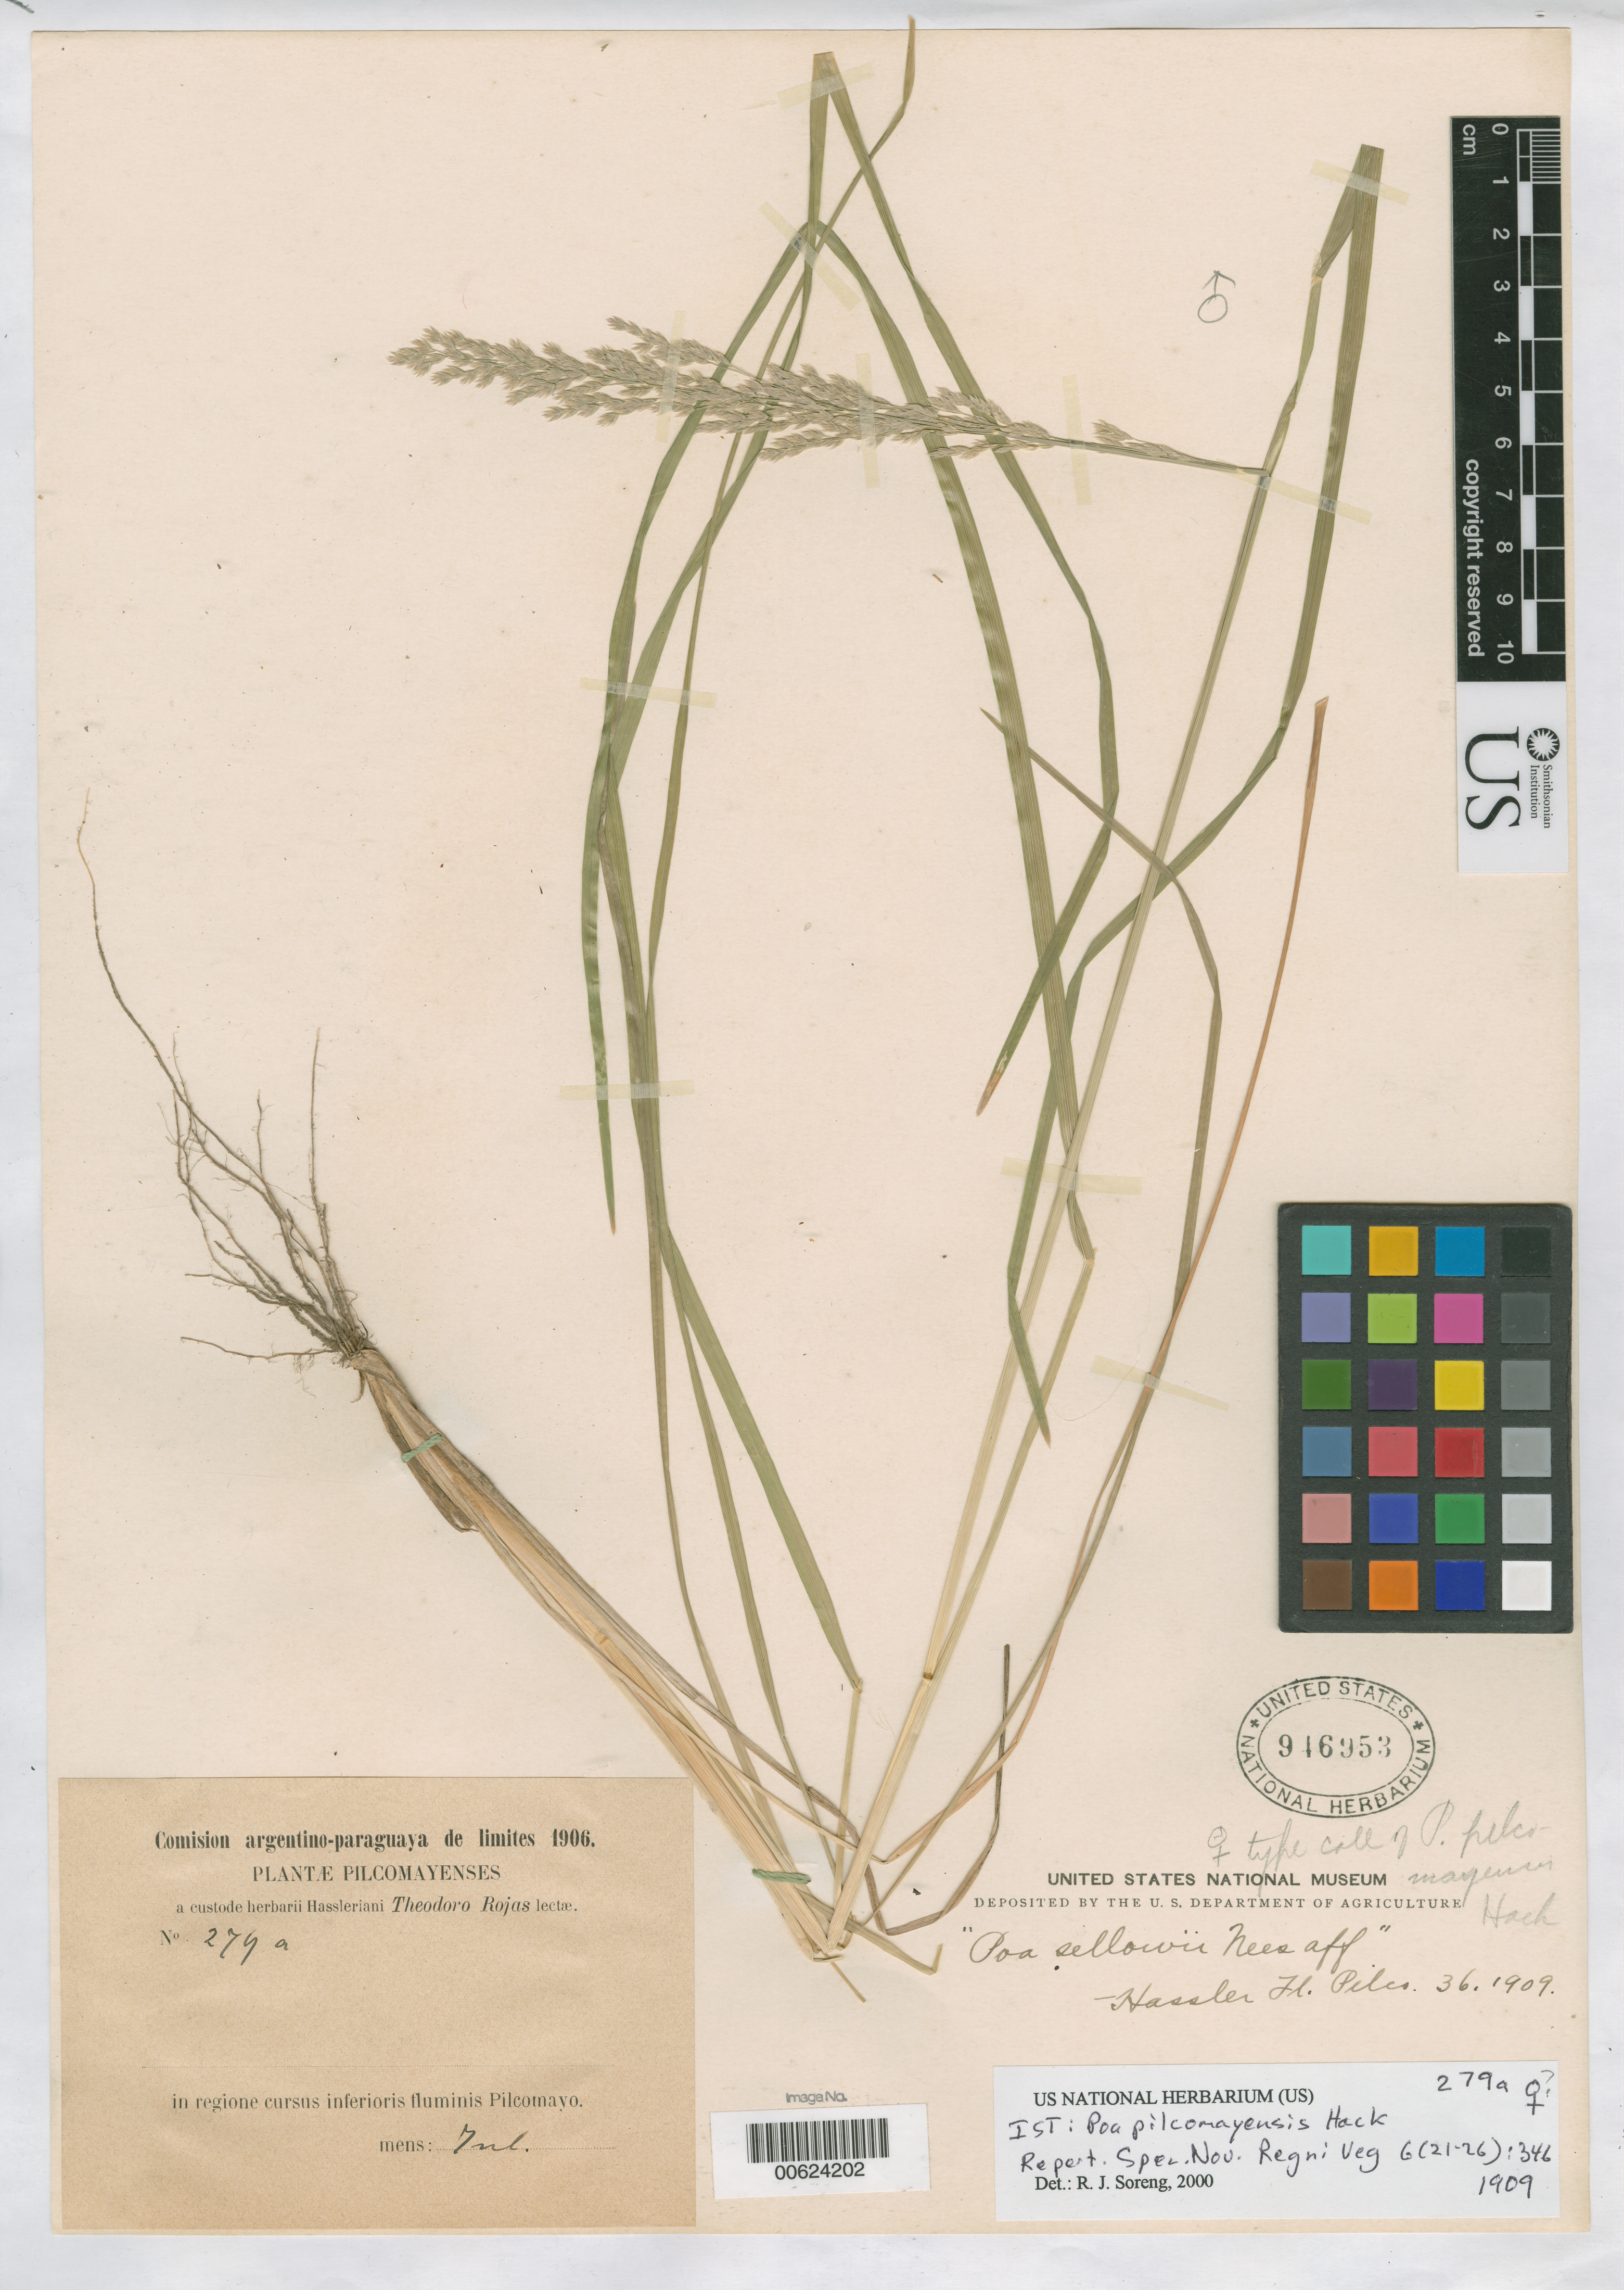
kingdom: Plantae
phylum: Tracheophyta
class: Liliopsida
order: Poales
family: Poaceae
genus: Poa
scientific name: Poa pilcomayensis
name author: Hack.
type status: Isotype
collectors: T. Rojas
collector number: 279 a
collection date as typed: Jul 1906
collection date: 1906-07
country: Paraguay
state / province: Boquerón / Presidente Hayes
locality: Pilcomayo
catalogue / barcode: US 946953